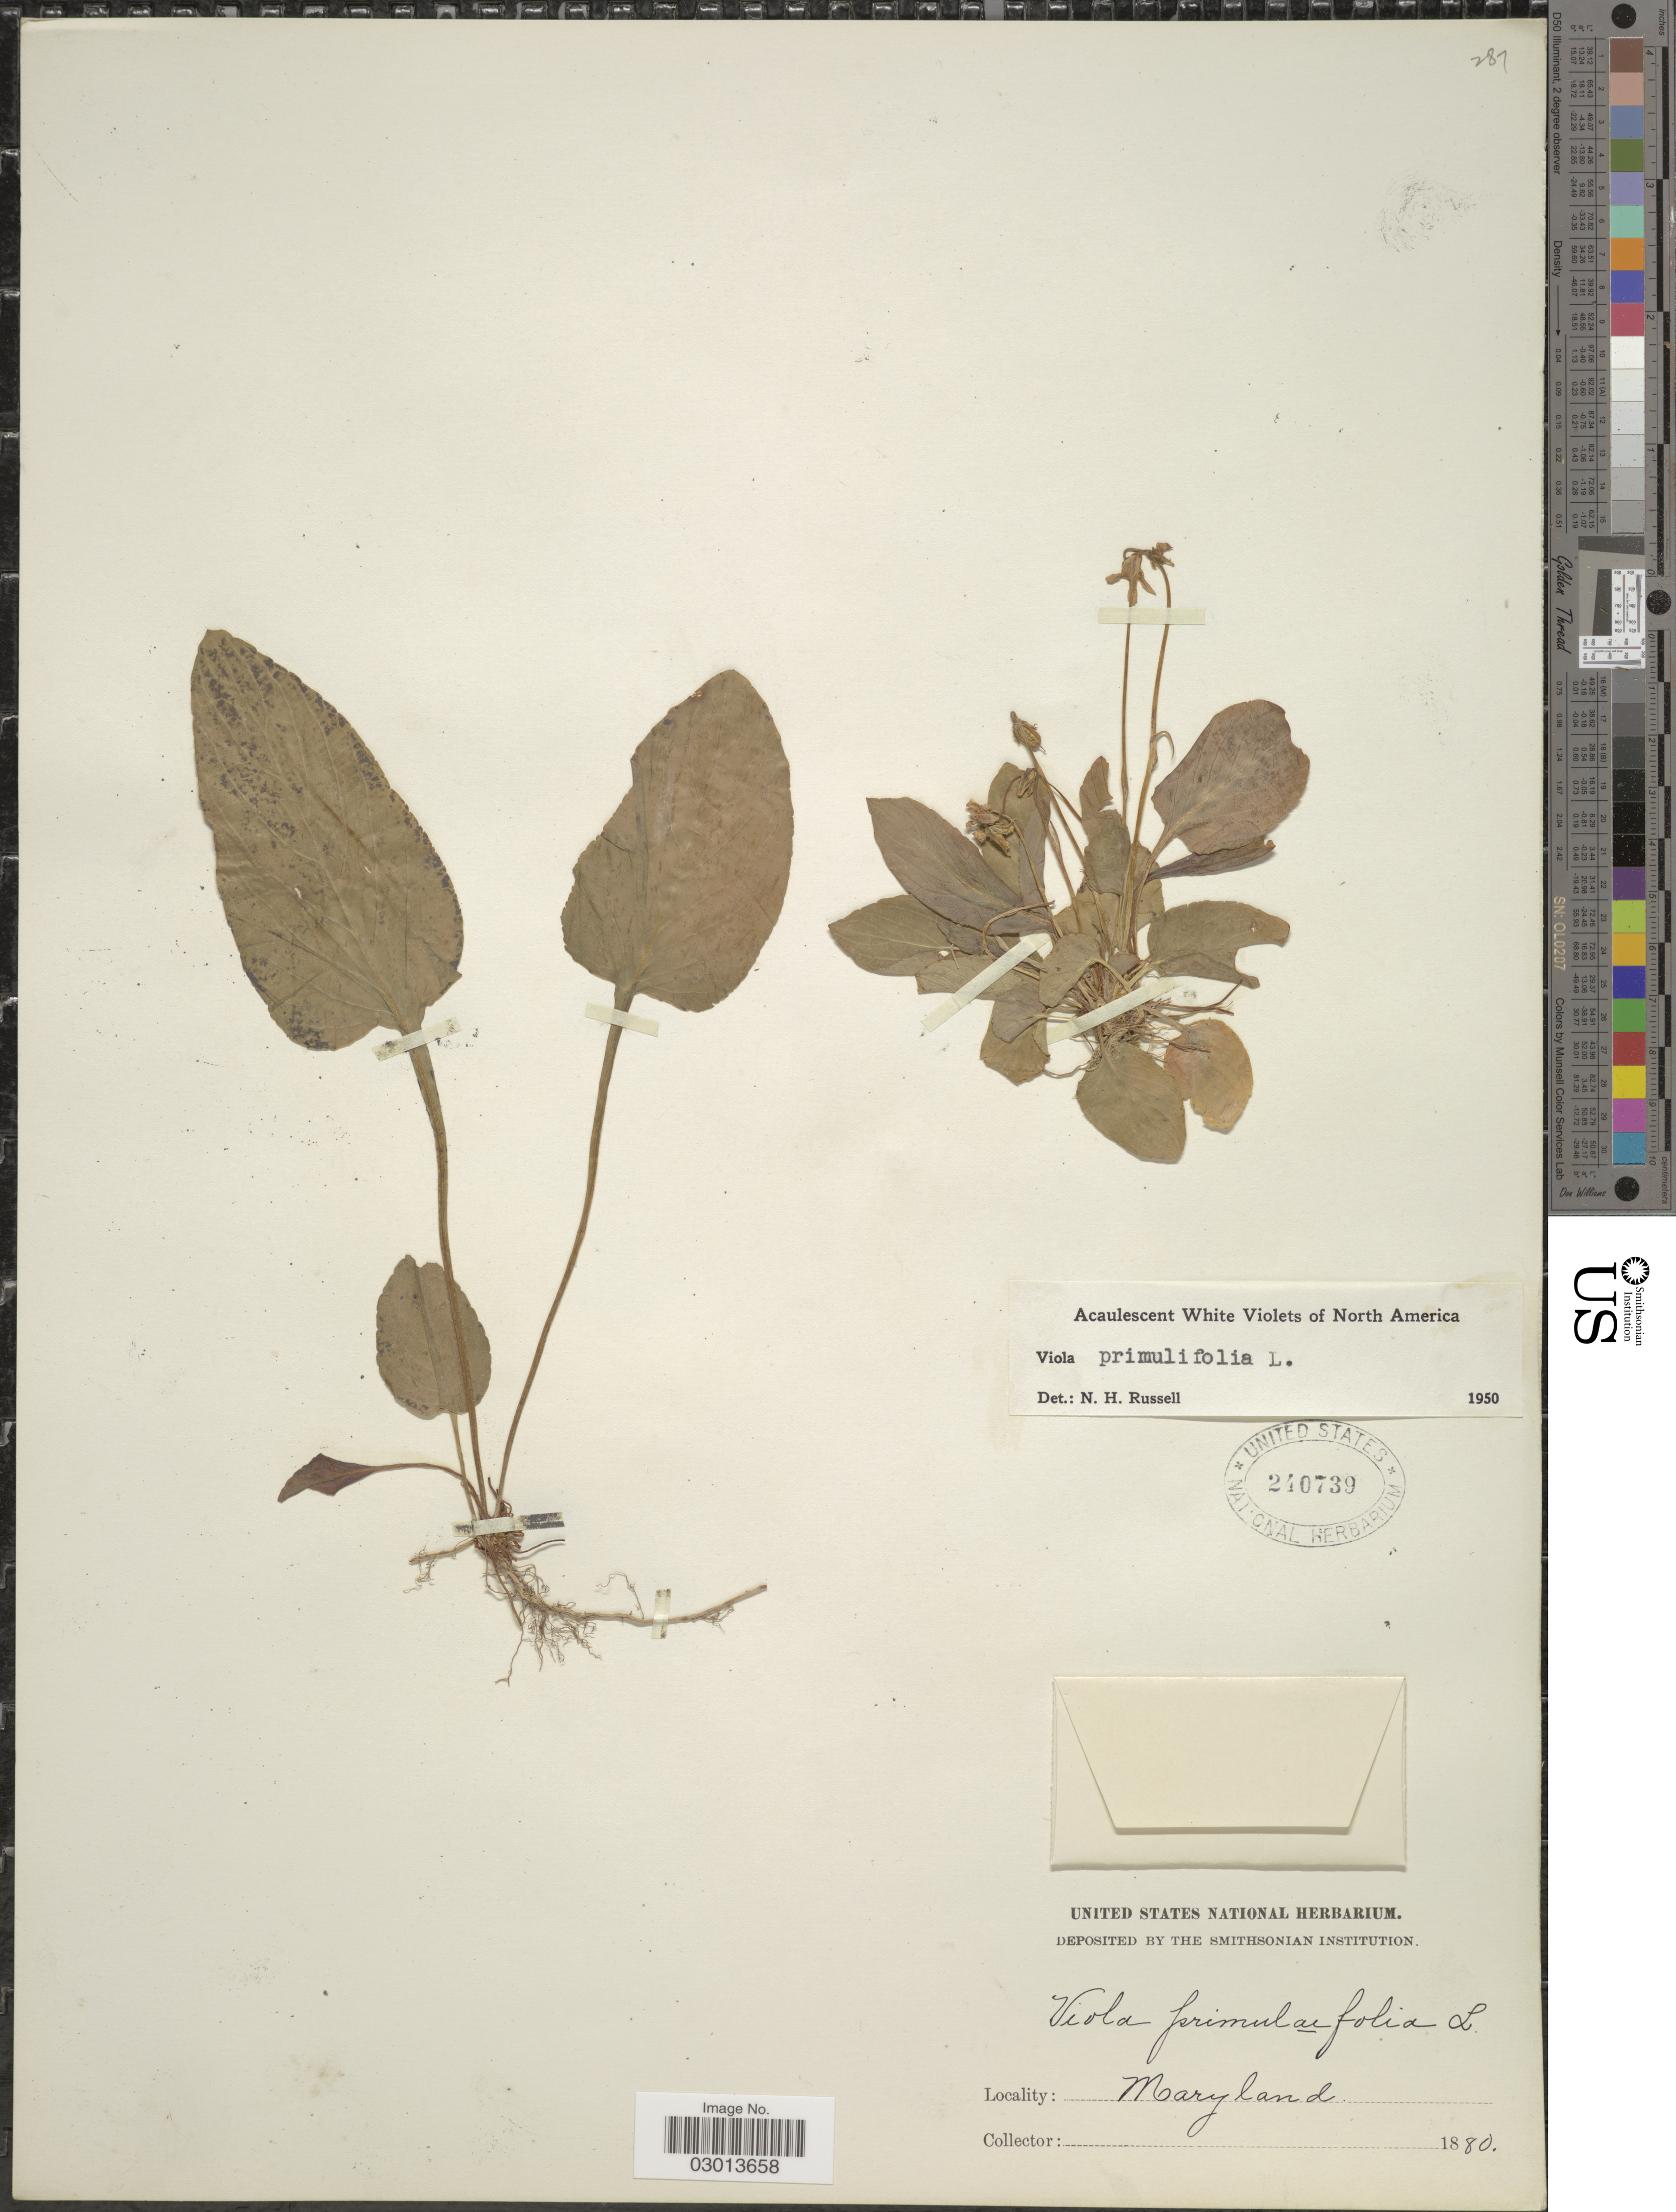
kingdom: Plantae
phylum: Tracheophyta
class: Magnoliopsida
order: Malpighiales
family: Violaceae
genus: Viola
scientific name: Viola primulifolia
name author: L.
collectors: ex herb. United States National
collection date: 1880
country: United States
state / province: Maryland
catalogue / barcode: US 240739